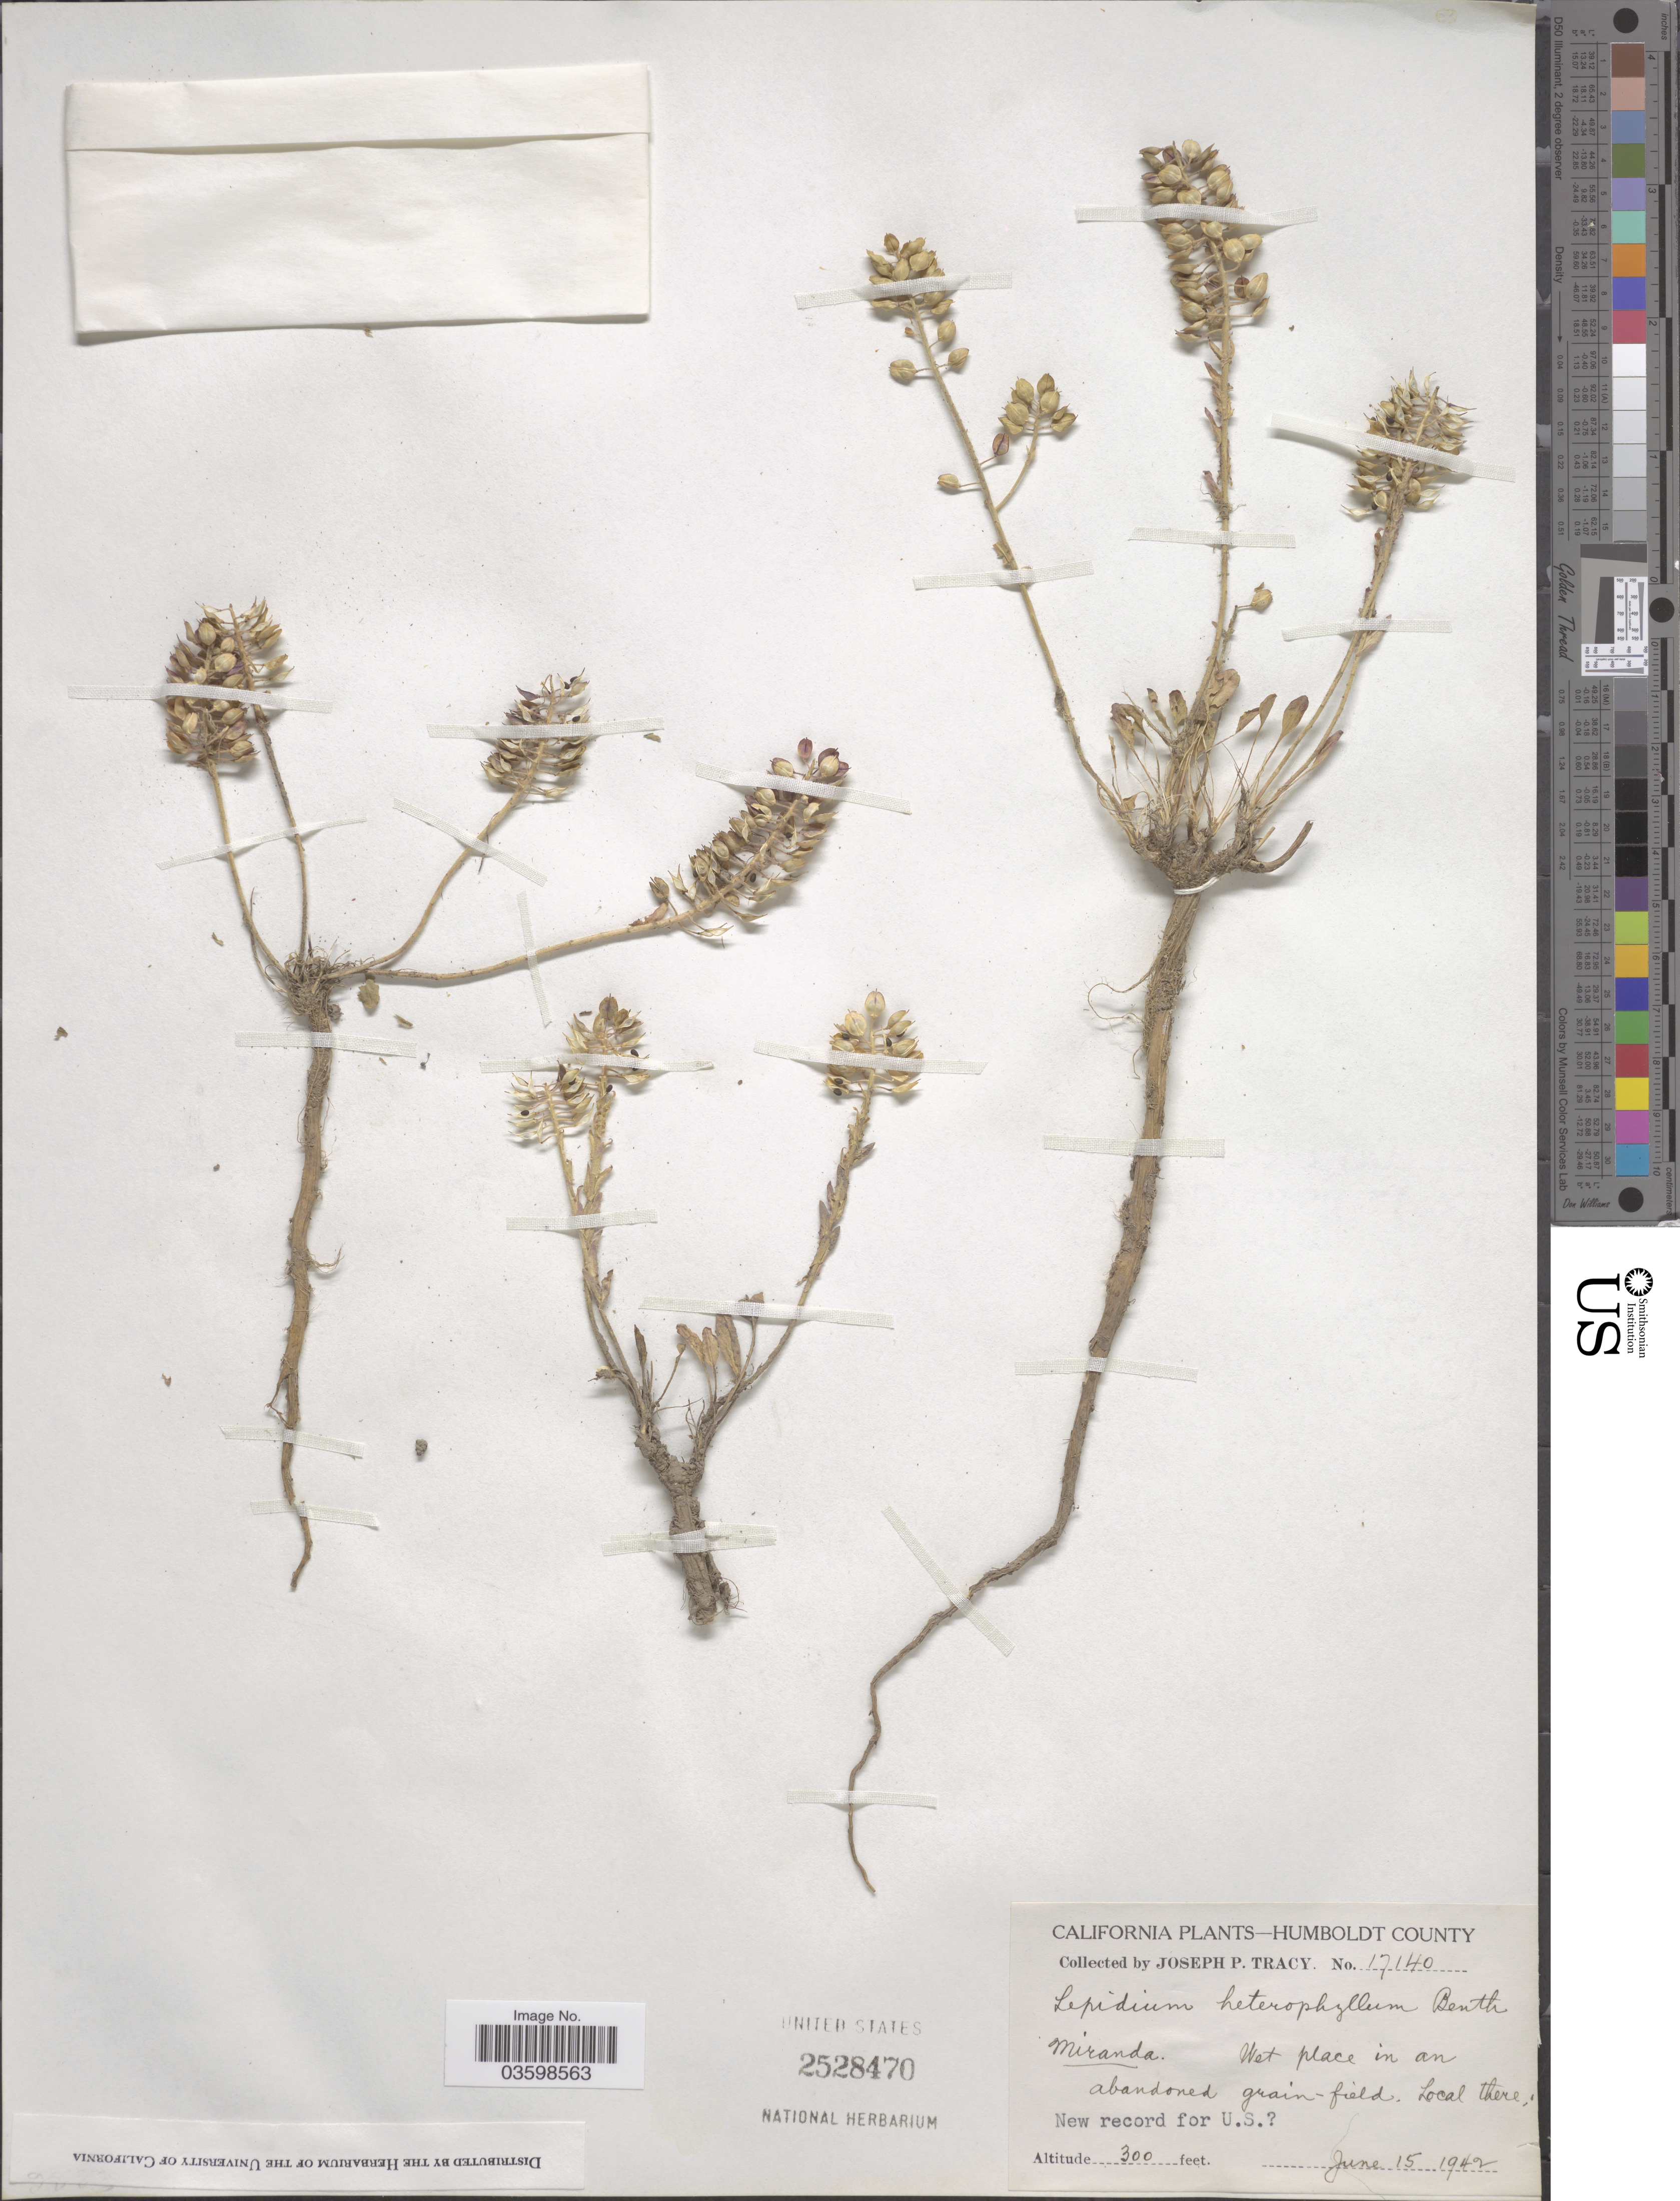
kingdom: Plantae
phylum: Tracheophyta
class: Magnoliopsida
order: Brassicales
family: Brassicaceae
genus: Lepidium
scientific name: Lepidium heterophyllum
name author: Benth.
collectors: J. Tracy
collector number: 171410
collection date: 1942-06-15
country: United States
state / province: California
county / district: Humboldt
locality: Humboldt County. Miranda.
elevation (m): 91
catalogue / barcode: US 2528470